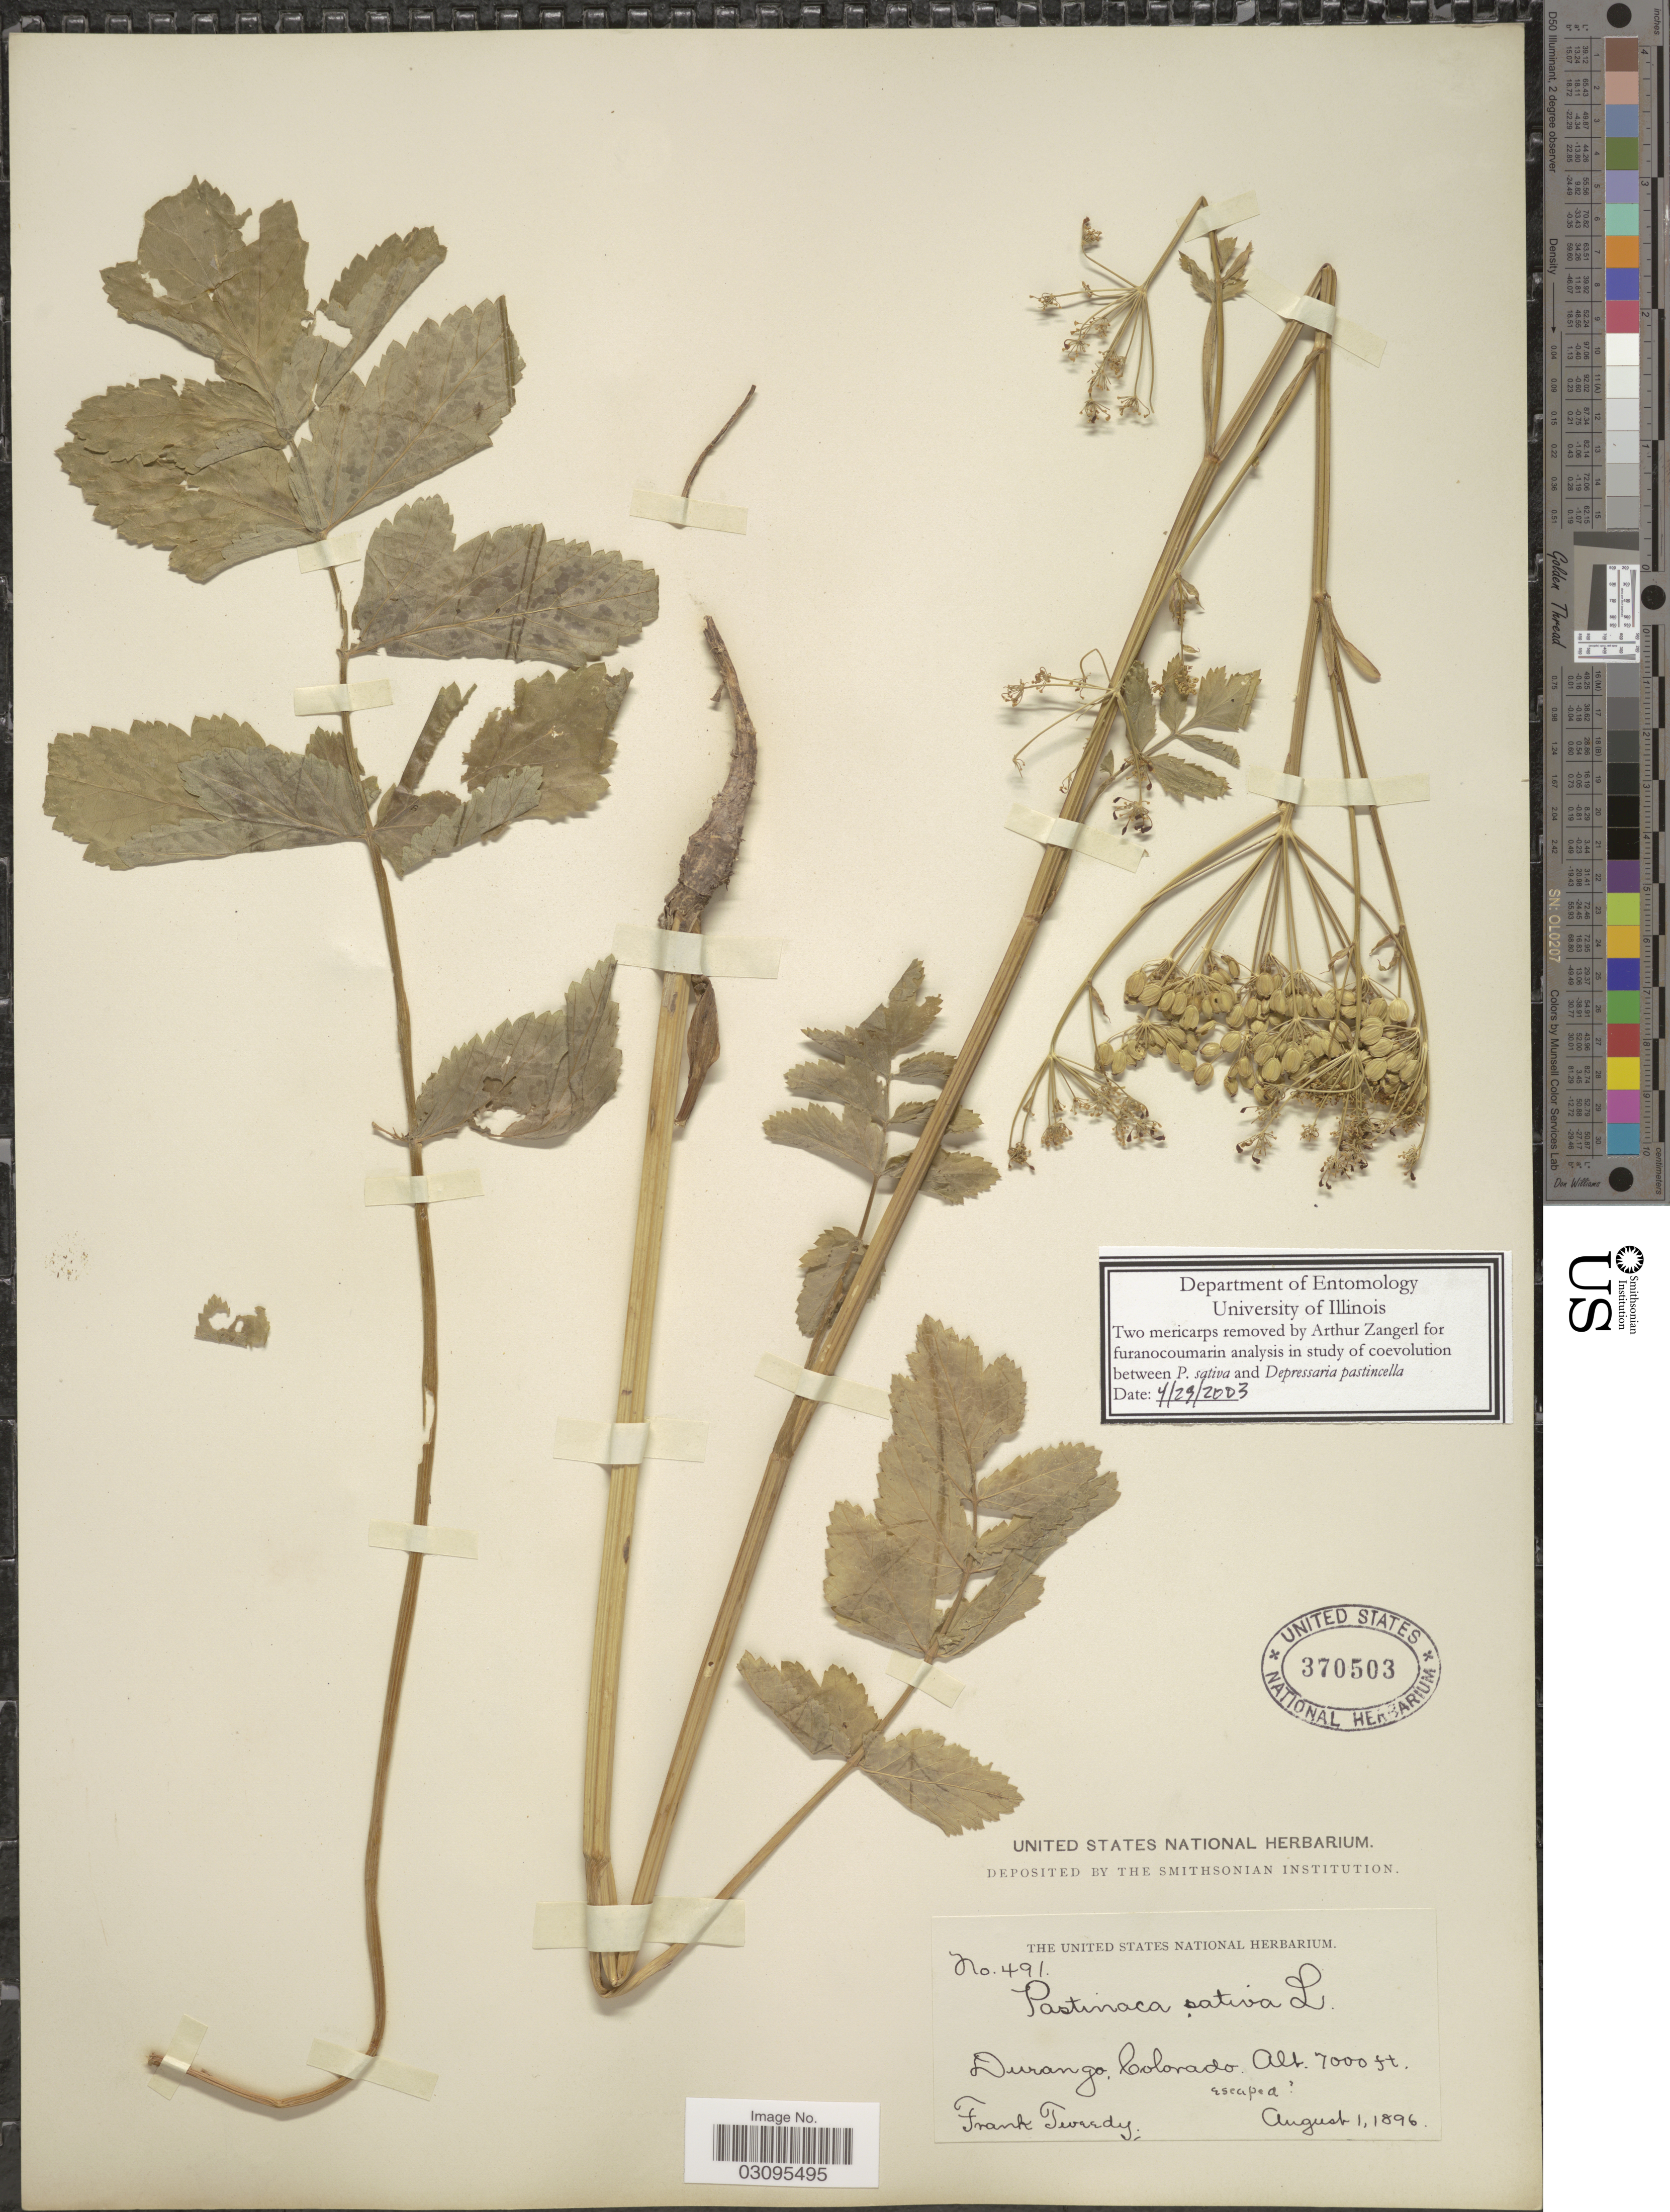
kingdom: Plantae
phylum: Tracheophyta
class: Magnoliopsida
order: Apiales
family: Apiaceae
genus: Pastinaca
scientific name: Pastinaca sativa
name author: L.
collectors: F. Tweedy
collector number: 491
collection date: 1896-08-01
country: United States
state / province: Colorado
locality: Durango.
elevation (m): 2134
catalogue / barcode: US 370503